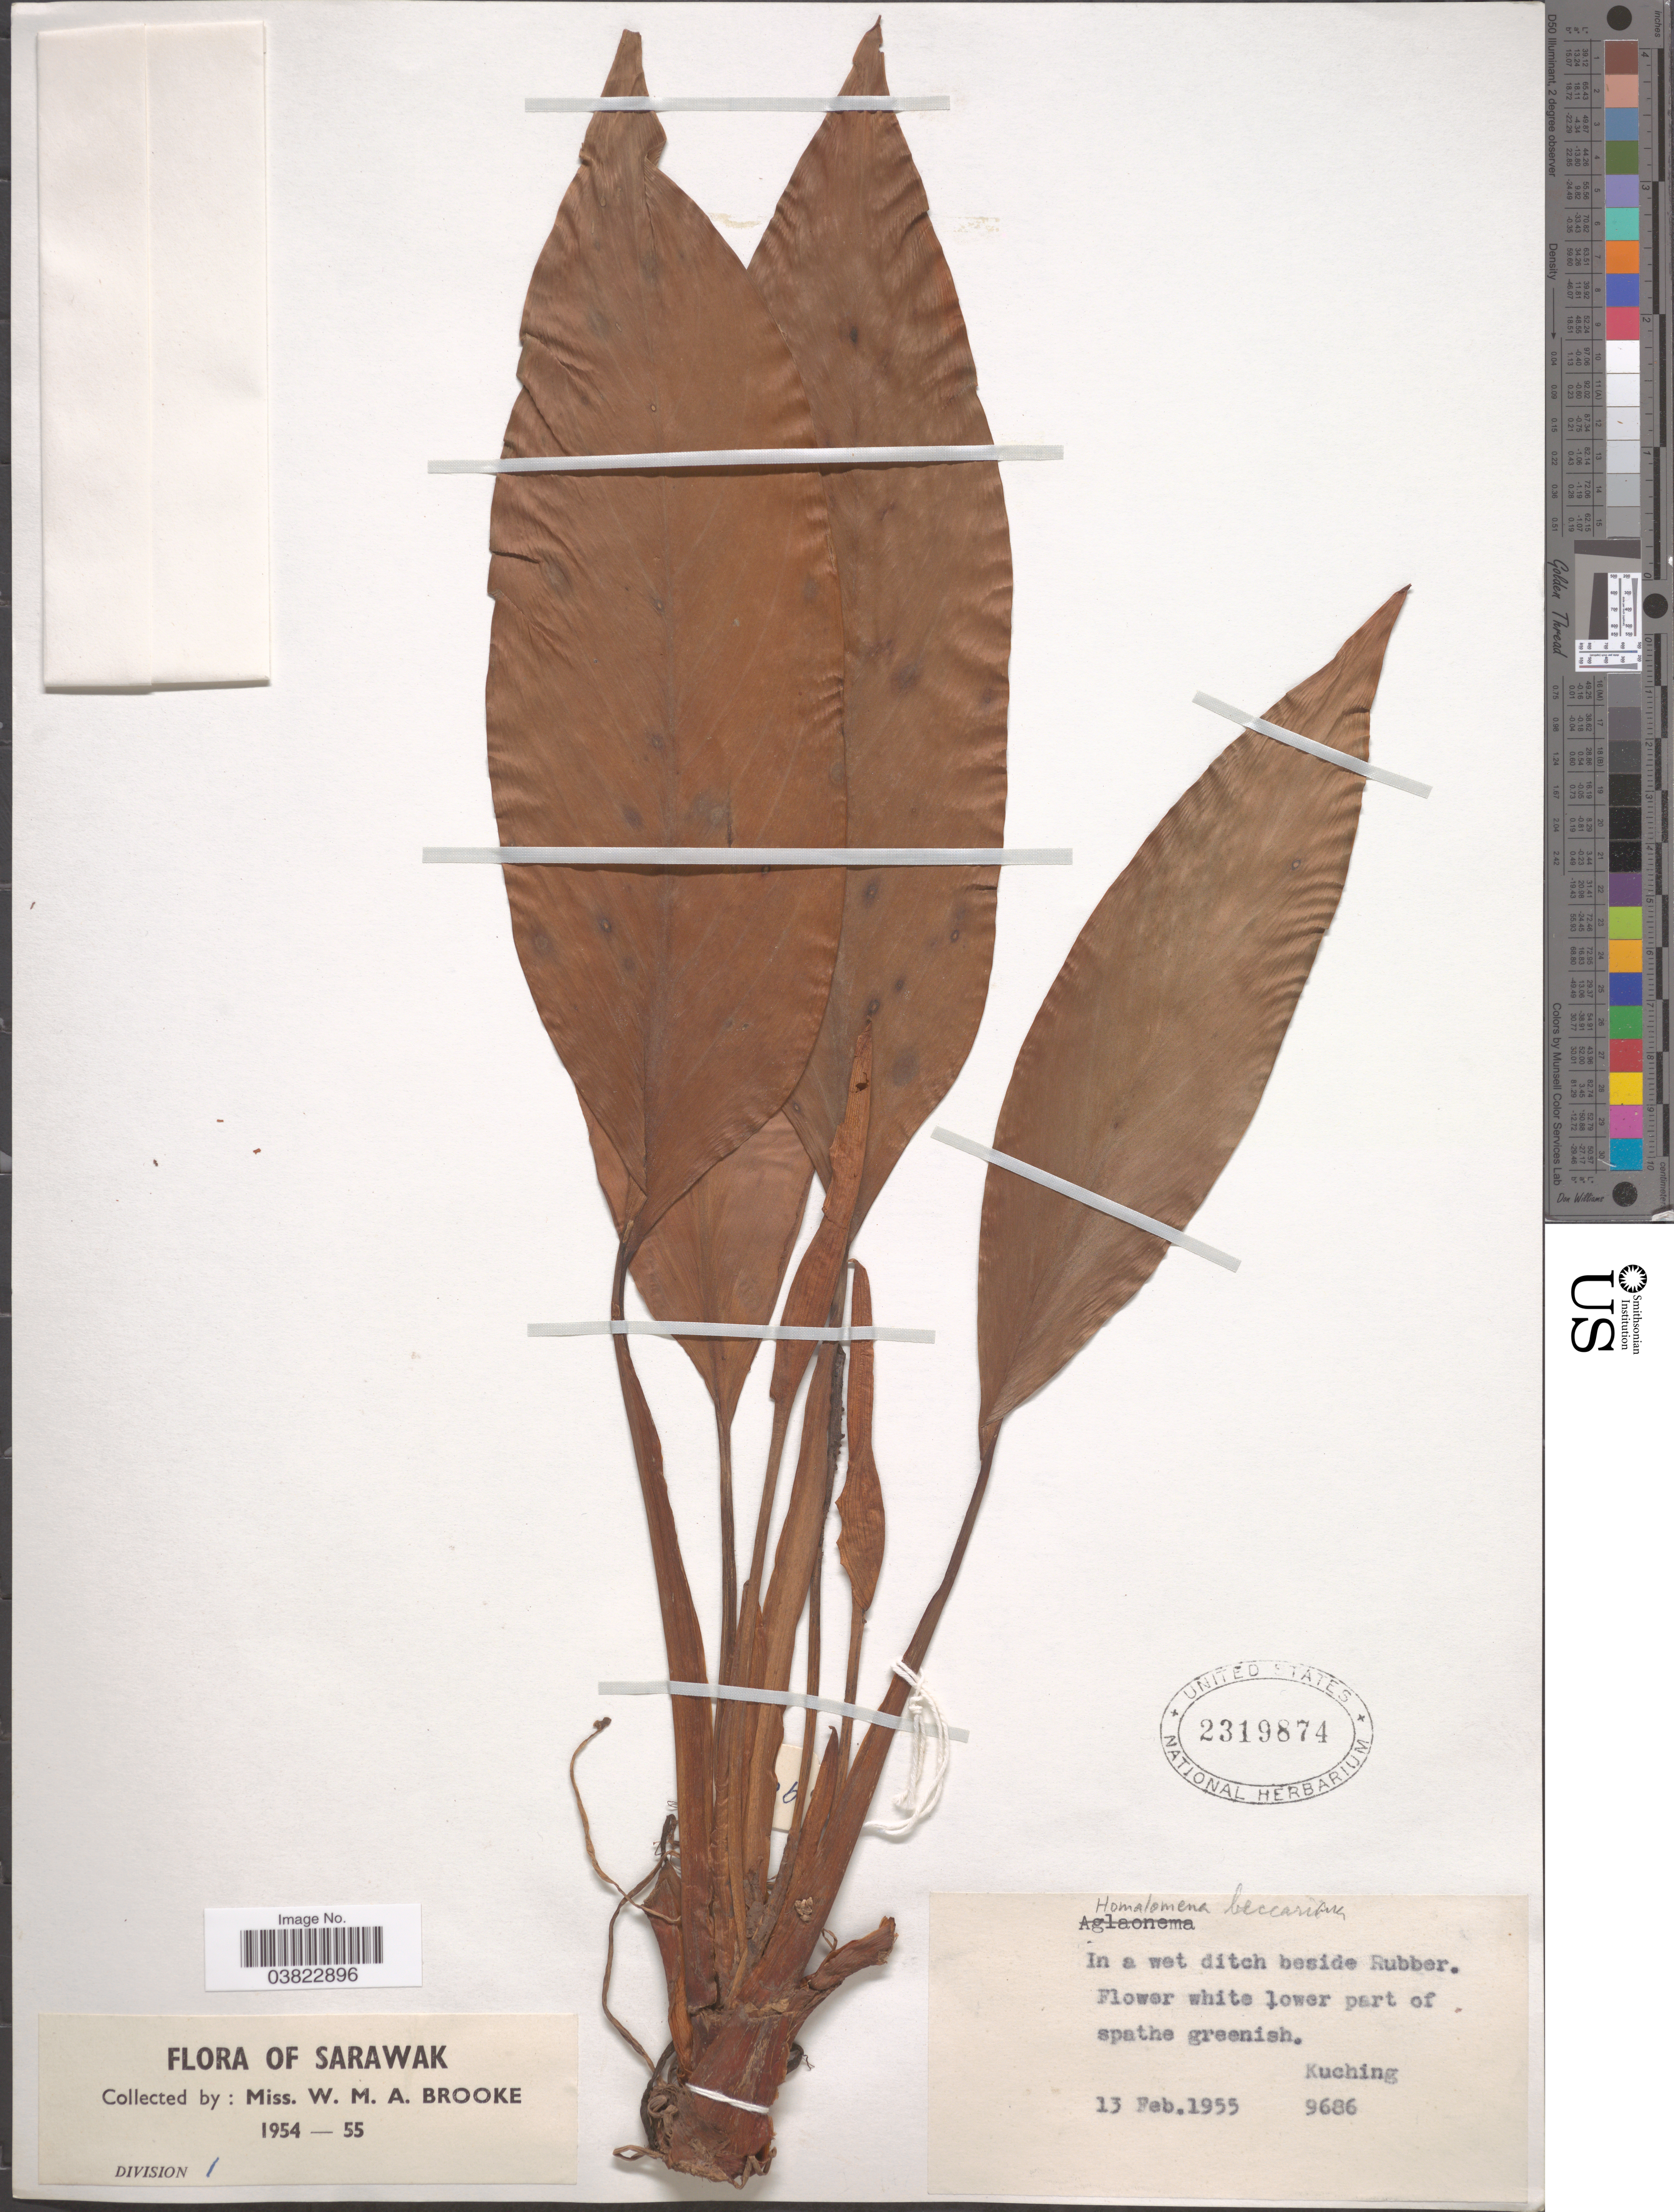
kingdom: Plantae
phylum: Tracheophyta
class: Liliopsida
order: Alismatales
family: Araceae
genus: Homalomena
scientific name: Homalomena beccariana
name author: Engl.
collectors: W. Brooke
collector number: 9686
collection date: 1955-02-13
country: Malaysia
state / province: Sarawak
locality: Kuching.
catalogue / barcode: US 2319874